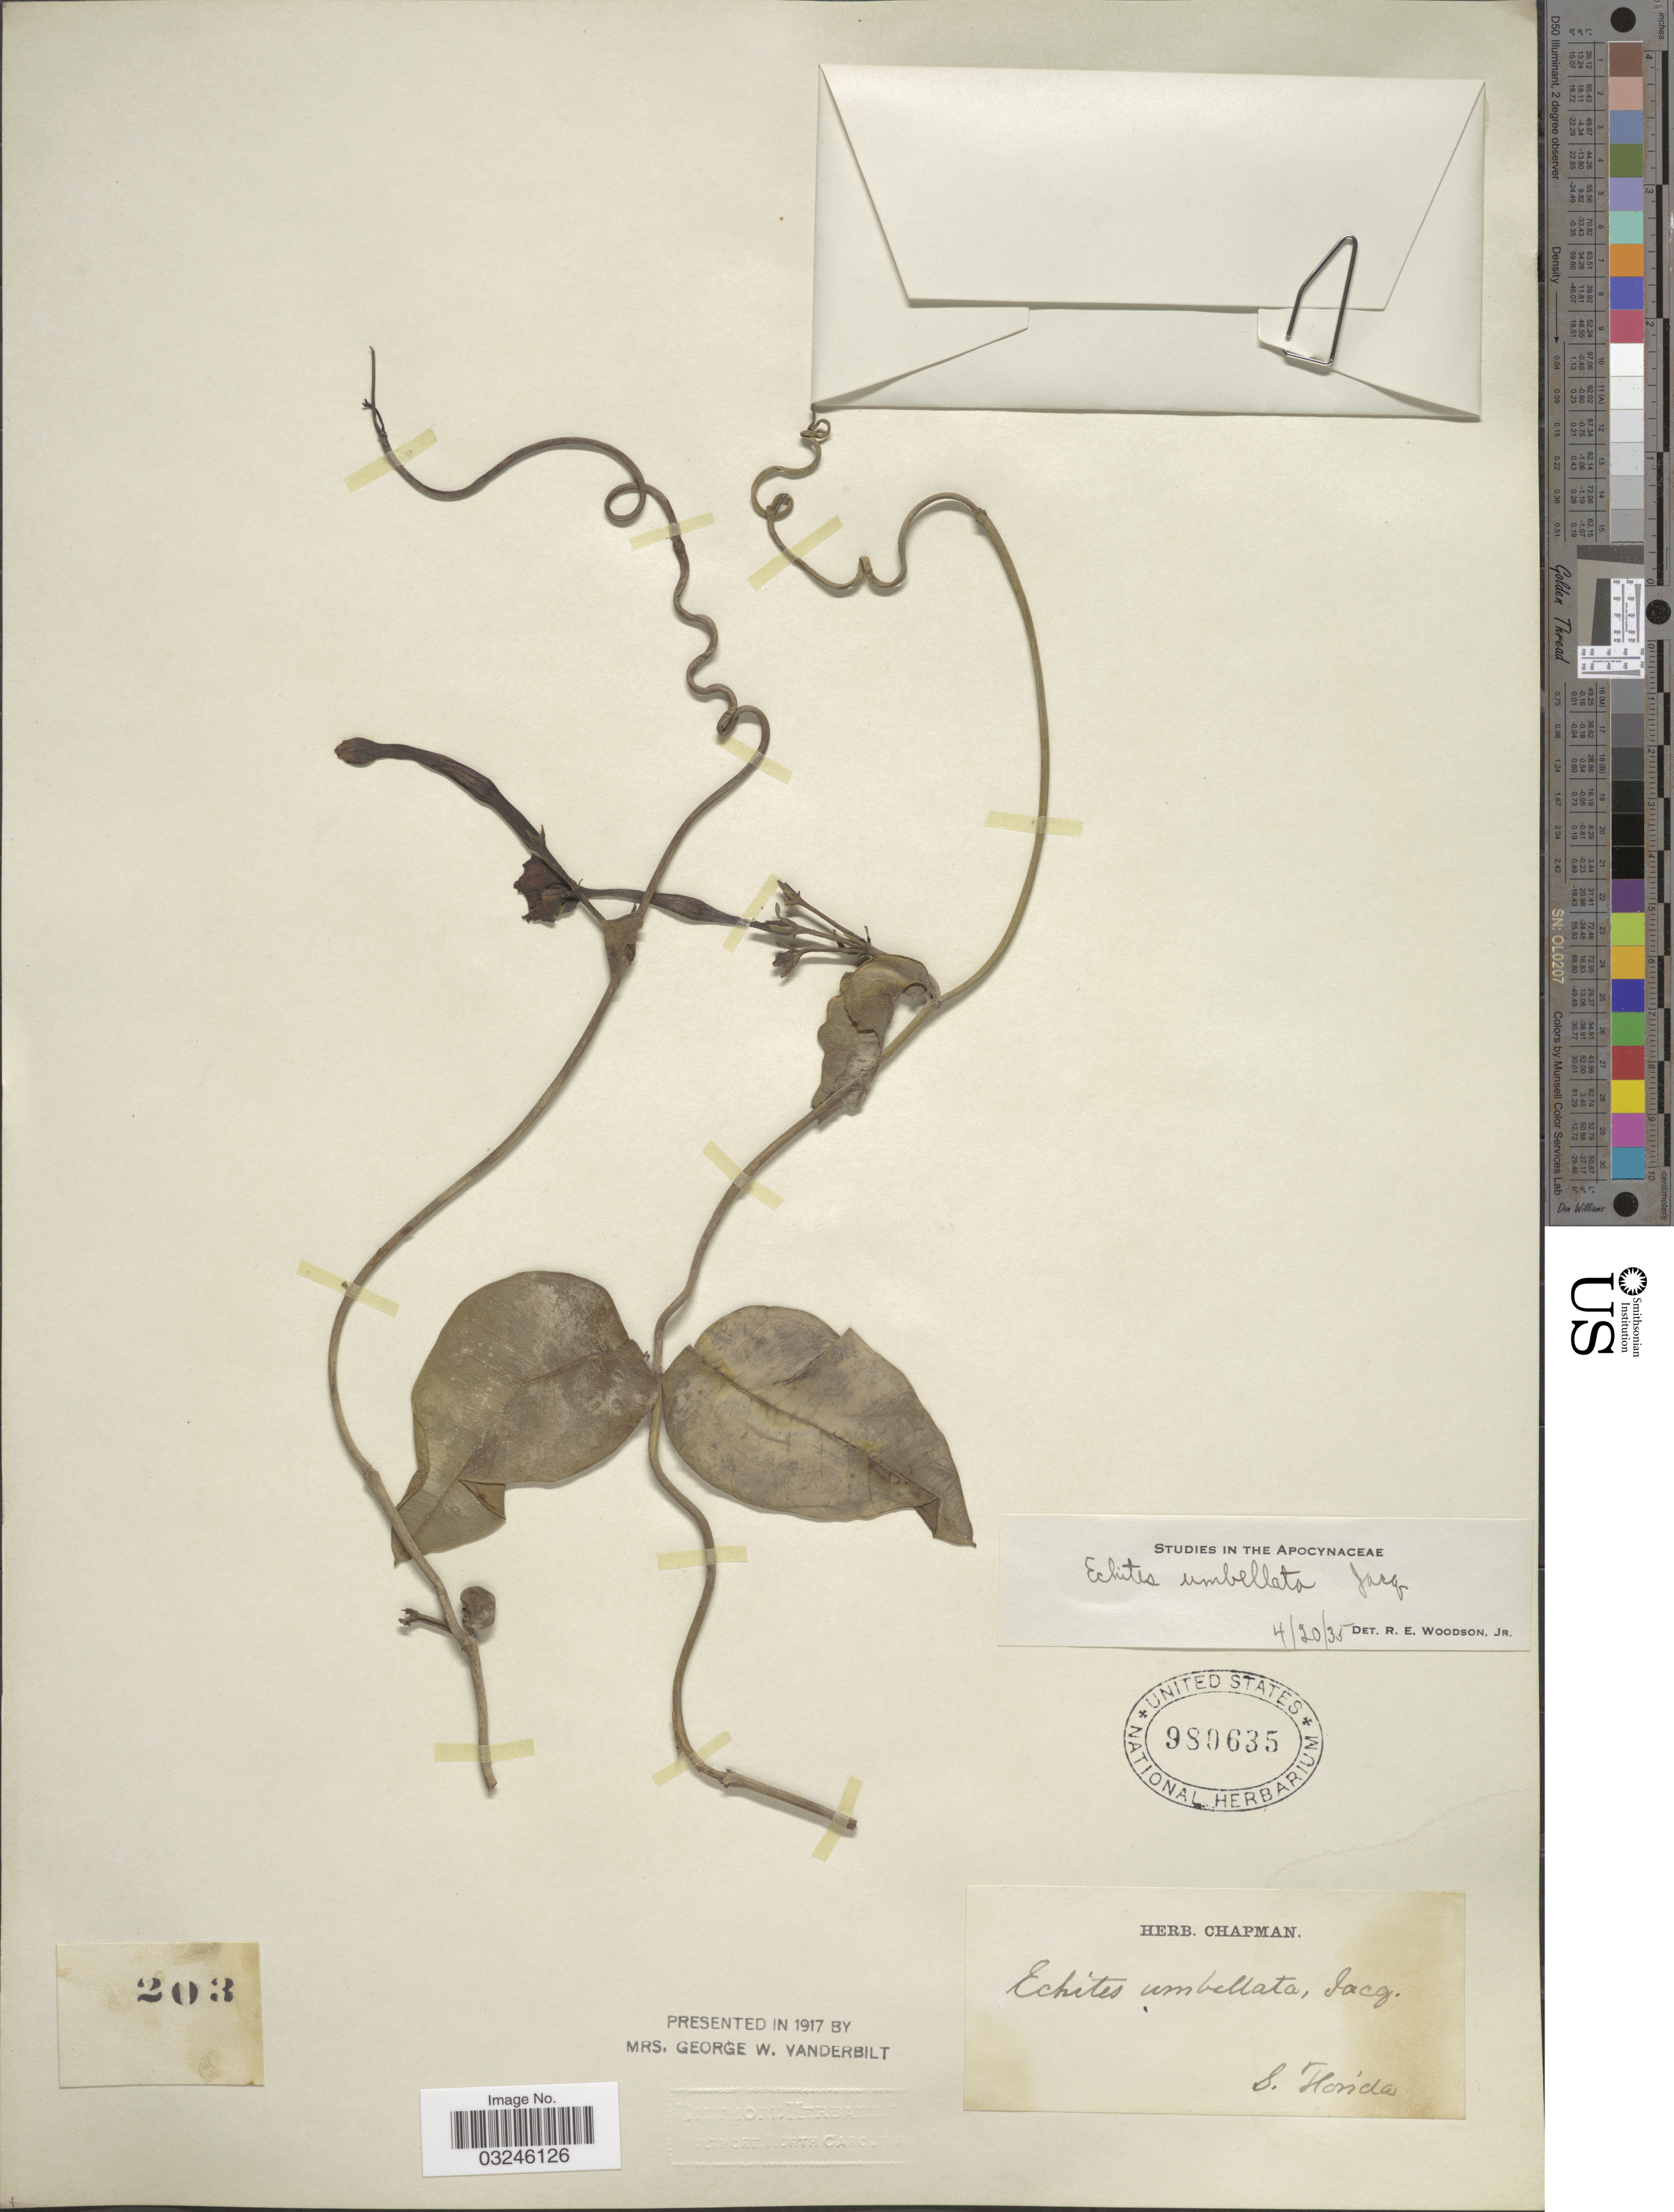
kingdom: Plantae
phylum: Tracheophyta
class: Magnoliopsida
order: Gentianales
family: Apocynaceae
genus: Echites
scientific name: Echites umbellatus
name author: Jacq.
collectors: ex herb. Chapman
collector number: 203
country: United States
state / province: Florida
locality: S. Florida.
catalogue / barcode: US 980635